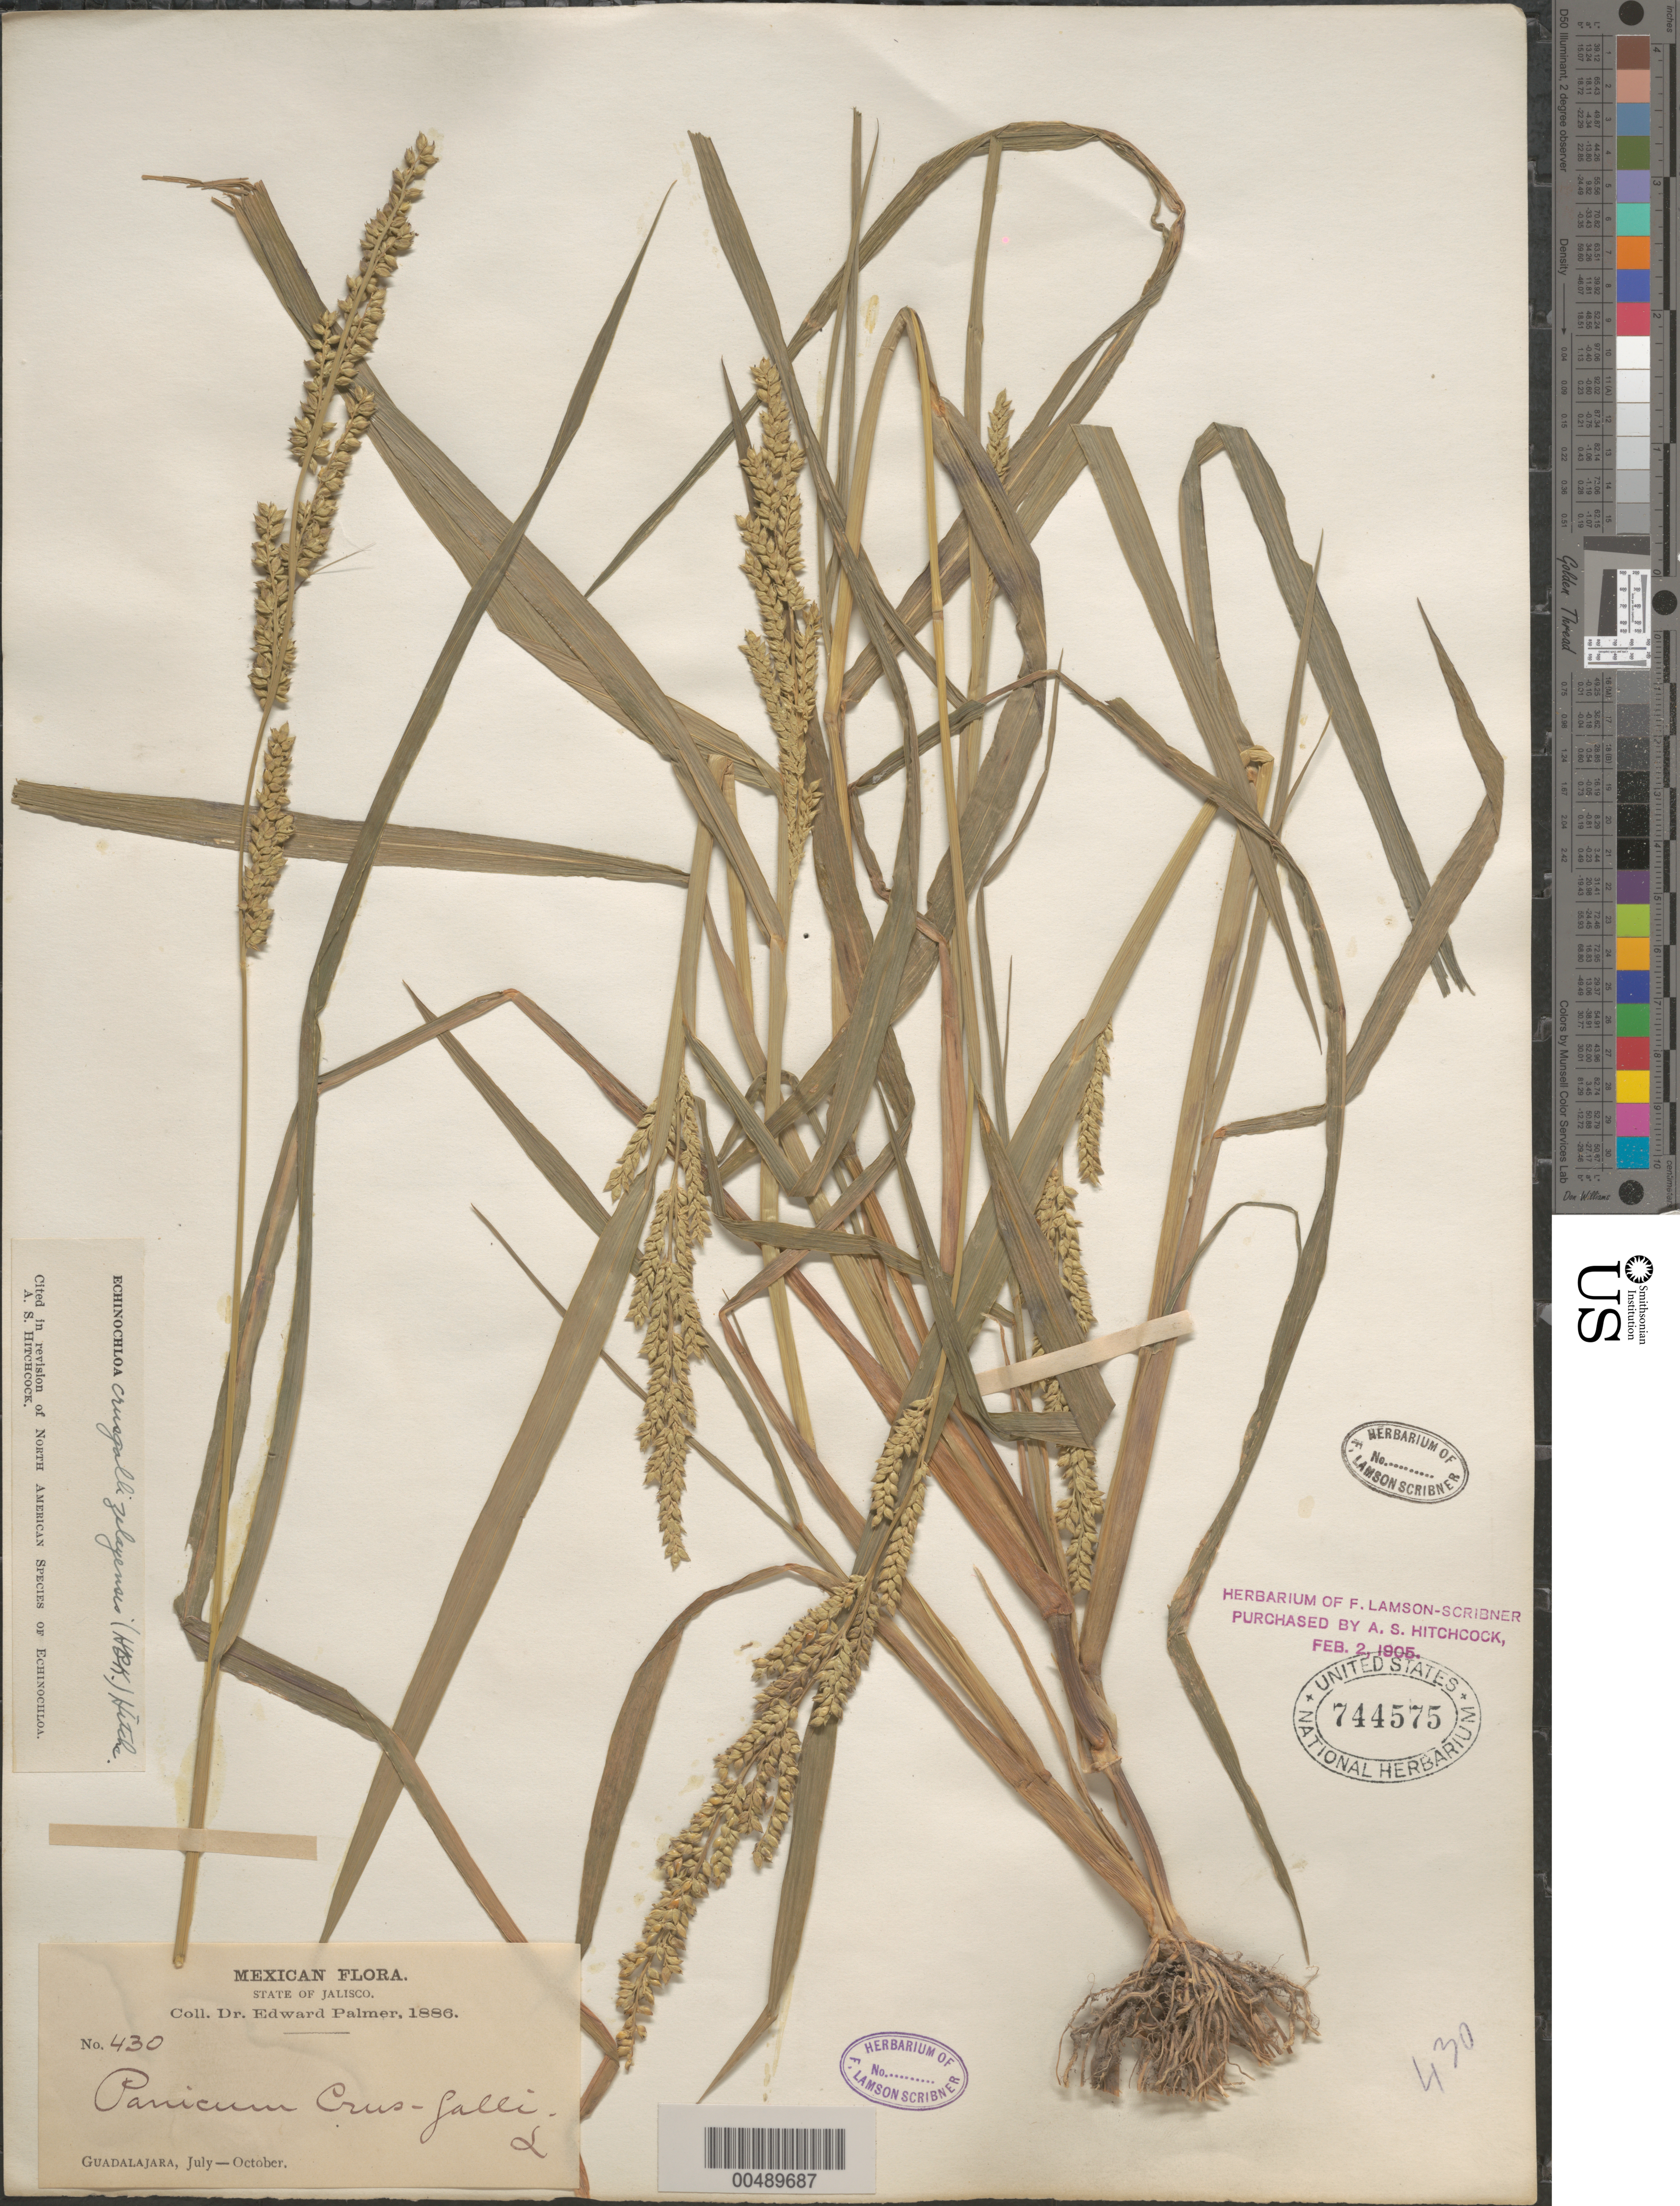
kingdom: Plantae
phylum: Tracheophyta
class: Liliopsida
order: Poales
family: Poaceae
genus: Echinochloa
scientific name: Echinochloa crus-galli var. zelayensis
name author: (Kunth) Hitchc.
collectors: E. Palmer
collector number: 430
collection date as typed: Jul 1886 to Oct 1886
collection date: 1886-07/1886-10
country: Mexico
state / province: Jalisco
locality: Guadalajara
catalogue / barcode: US 744575